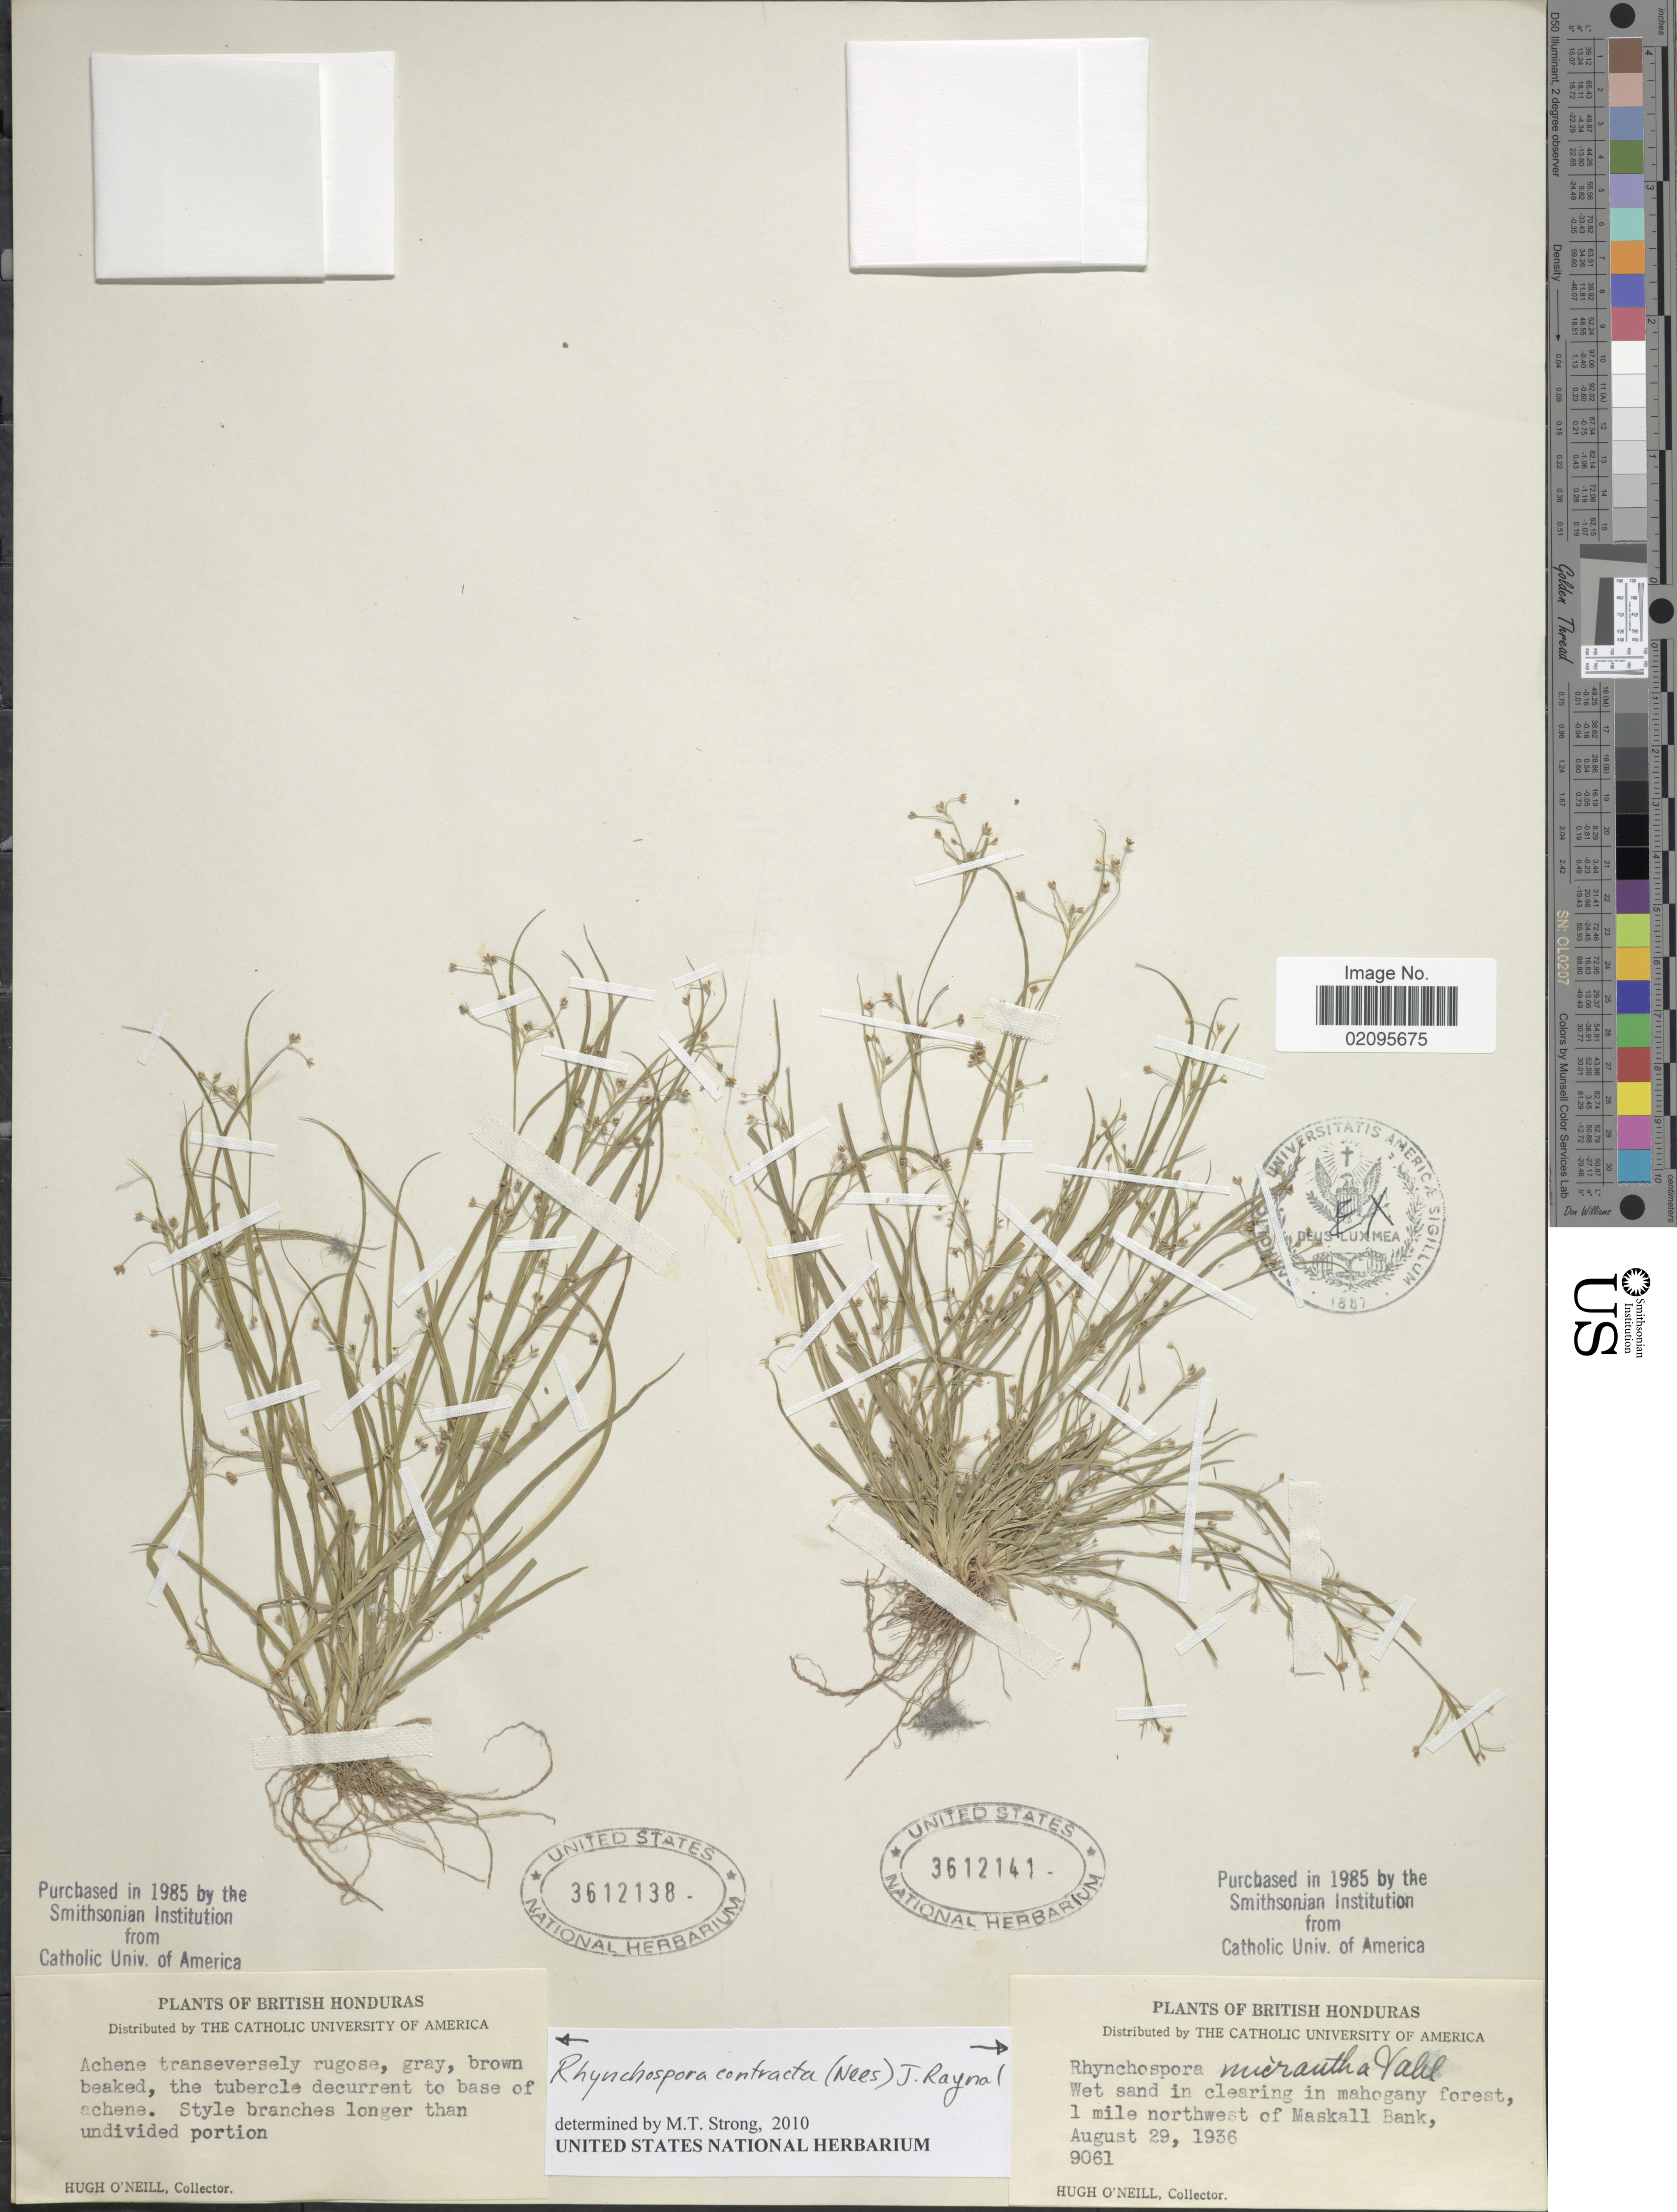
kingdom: Plantae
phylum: Tracheophyta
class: Liliopsida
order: Poales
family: Cyperaceae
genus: Rhynchospora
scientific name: Rhynchospora contracta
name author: (Nees) J. Raynal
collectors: H. O'Neill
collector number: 9061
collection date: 1936-08-29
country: Belize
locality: British Honduras, 1 mile northwest of Maskall Bank.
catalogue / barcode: US 3612141